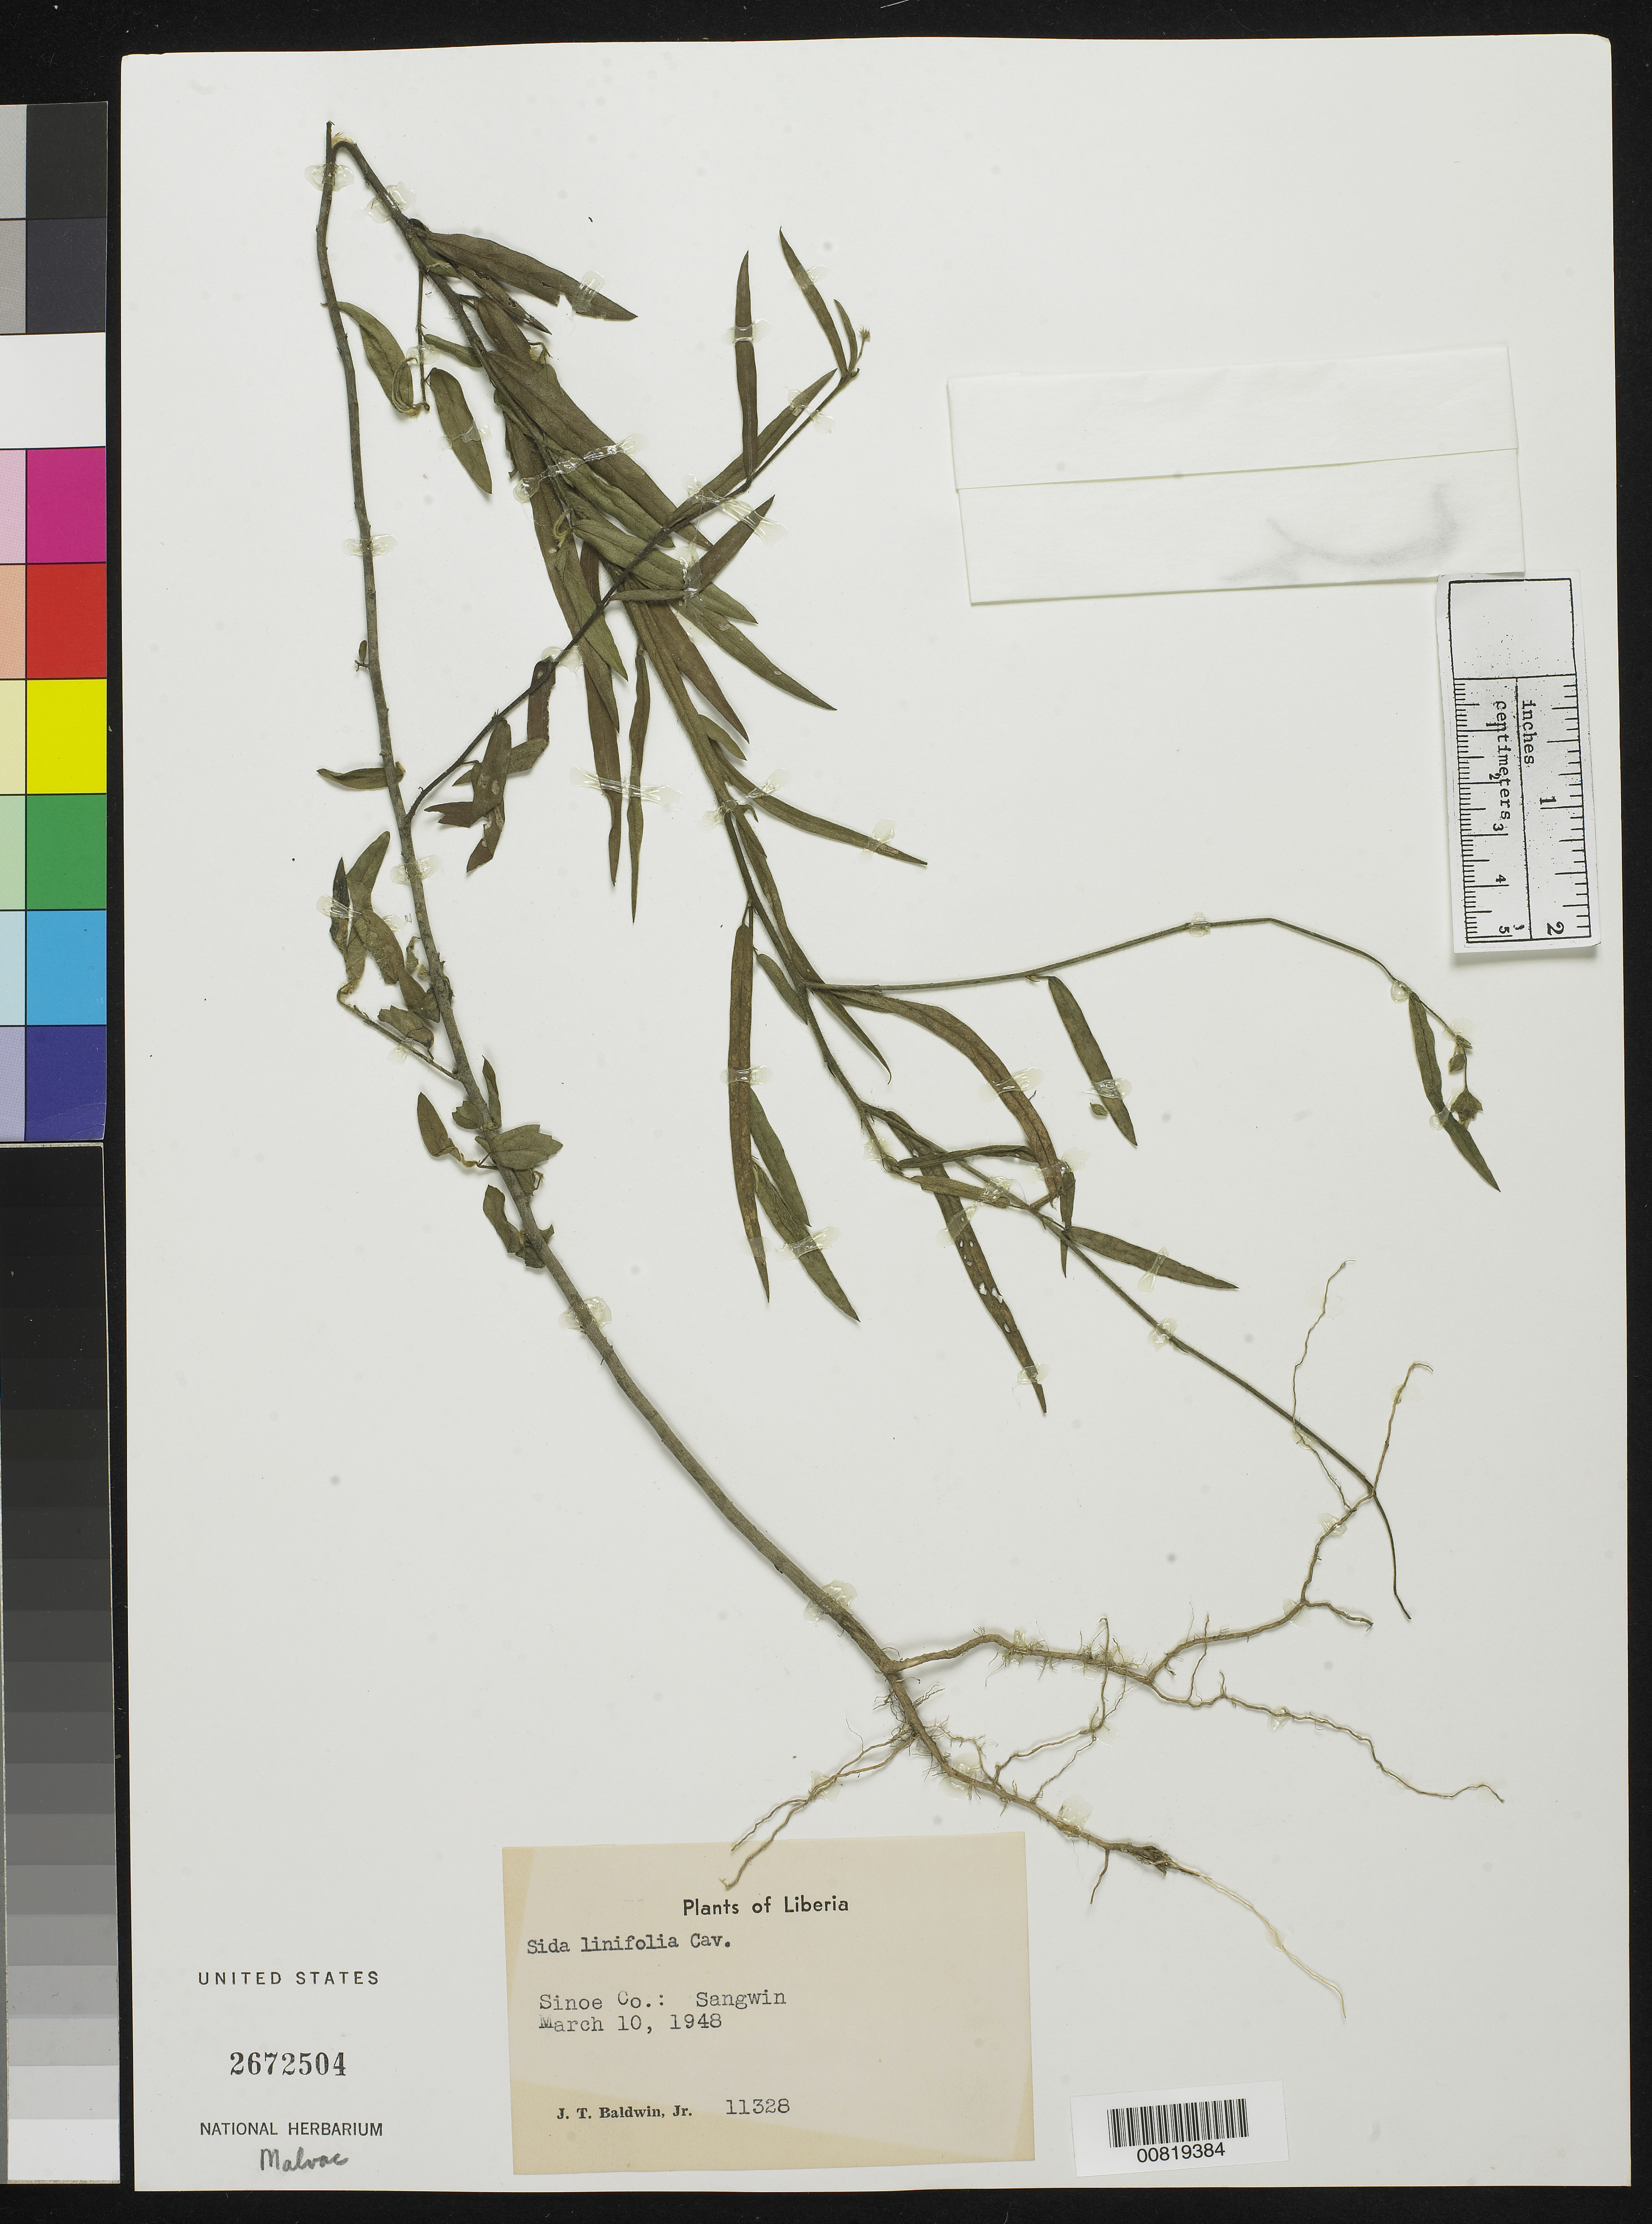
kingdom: Plantae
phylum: Tracheophyta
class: Magnoliopsida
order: Malvales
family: Malvaceae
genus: Sida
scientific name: Sida linifolia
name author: Cav.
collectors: J. T. Baldwin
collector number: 11328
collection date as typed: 10 Mar 1948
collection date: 1948-03-10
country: Liberia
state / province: Sinoe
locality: Sangwin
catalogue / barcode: US 2672504